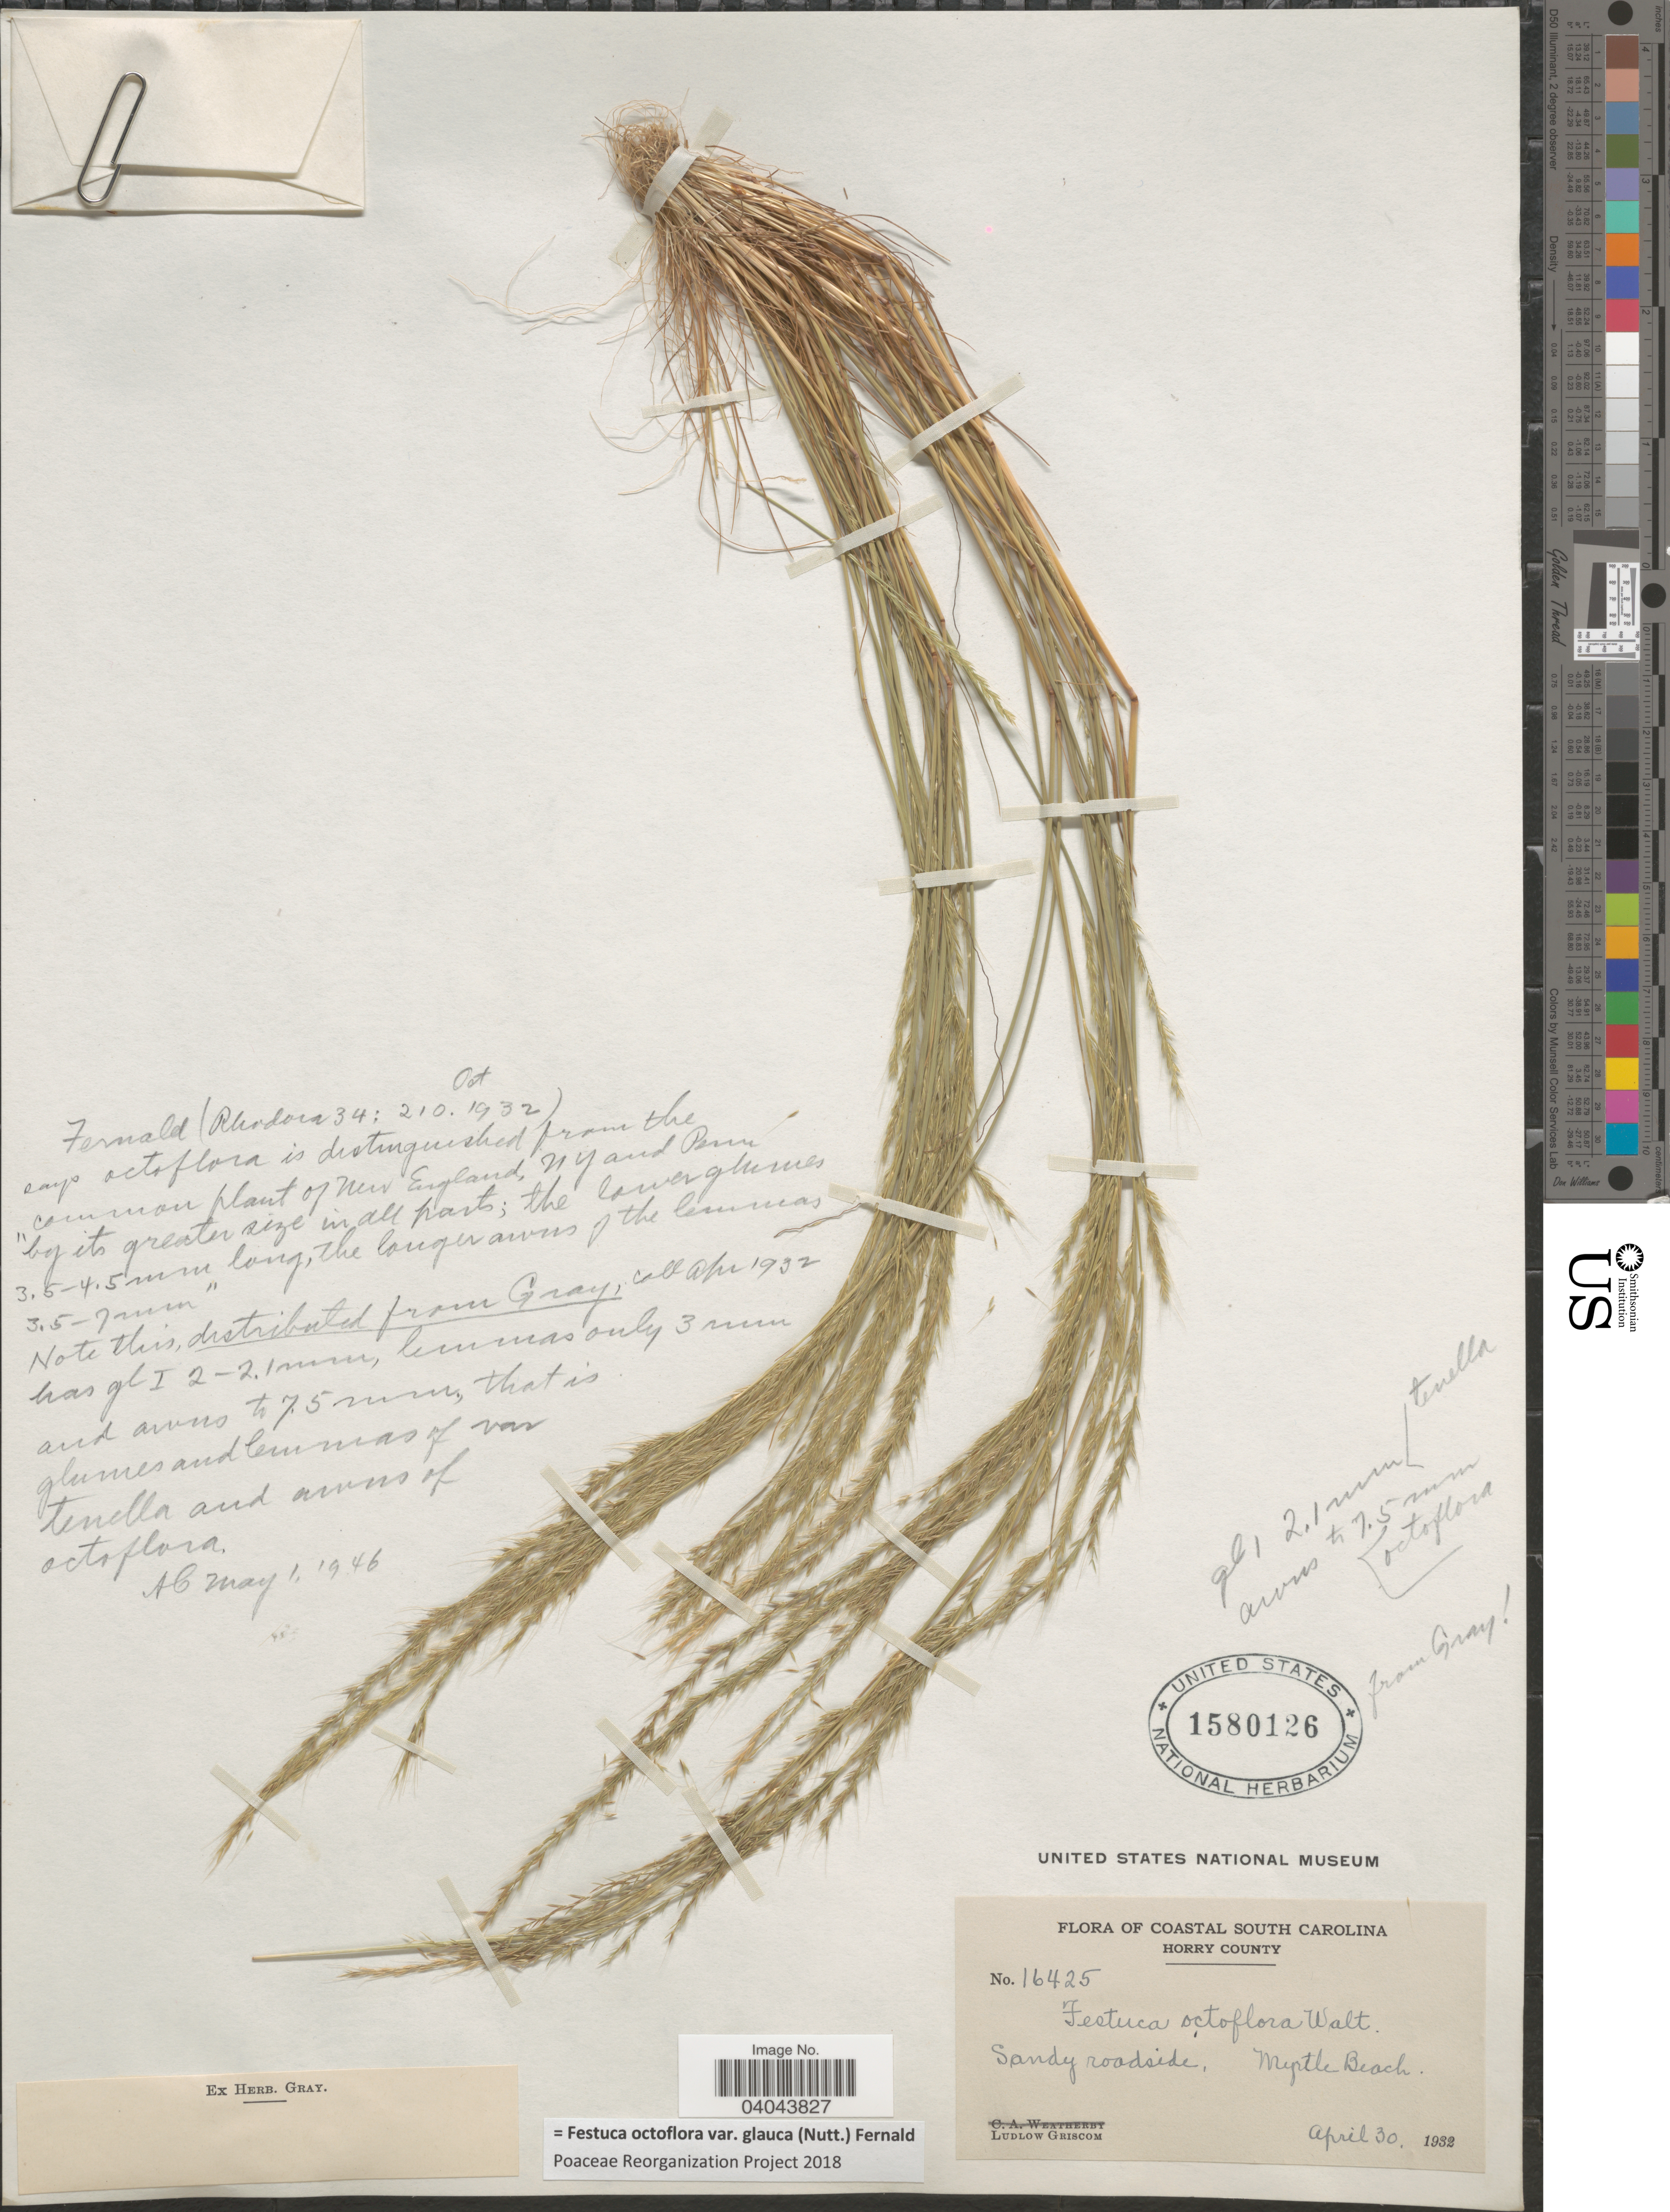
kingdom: Plantae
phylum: Tracheophyta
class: Liliopsida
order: Poales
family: Poaceae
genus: Festuca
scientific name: Festuca octoflora var. glauca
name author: (Nutt.) Fernald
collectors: L. Griscom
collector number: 16425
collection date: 1932-04-30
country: United States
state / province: South Carolina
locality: Coastal South Carolina. Horry County. Myrtle Beach.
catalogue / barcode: US 1580126